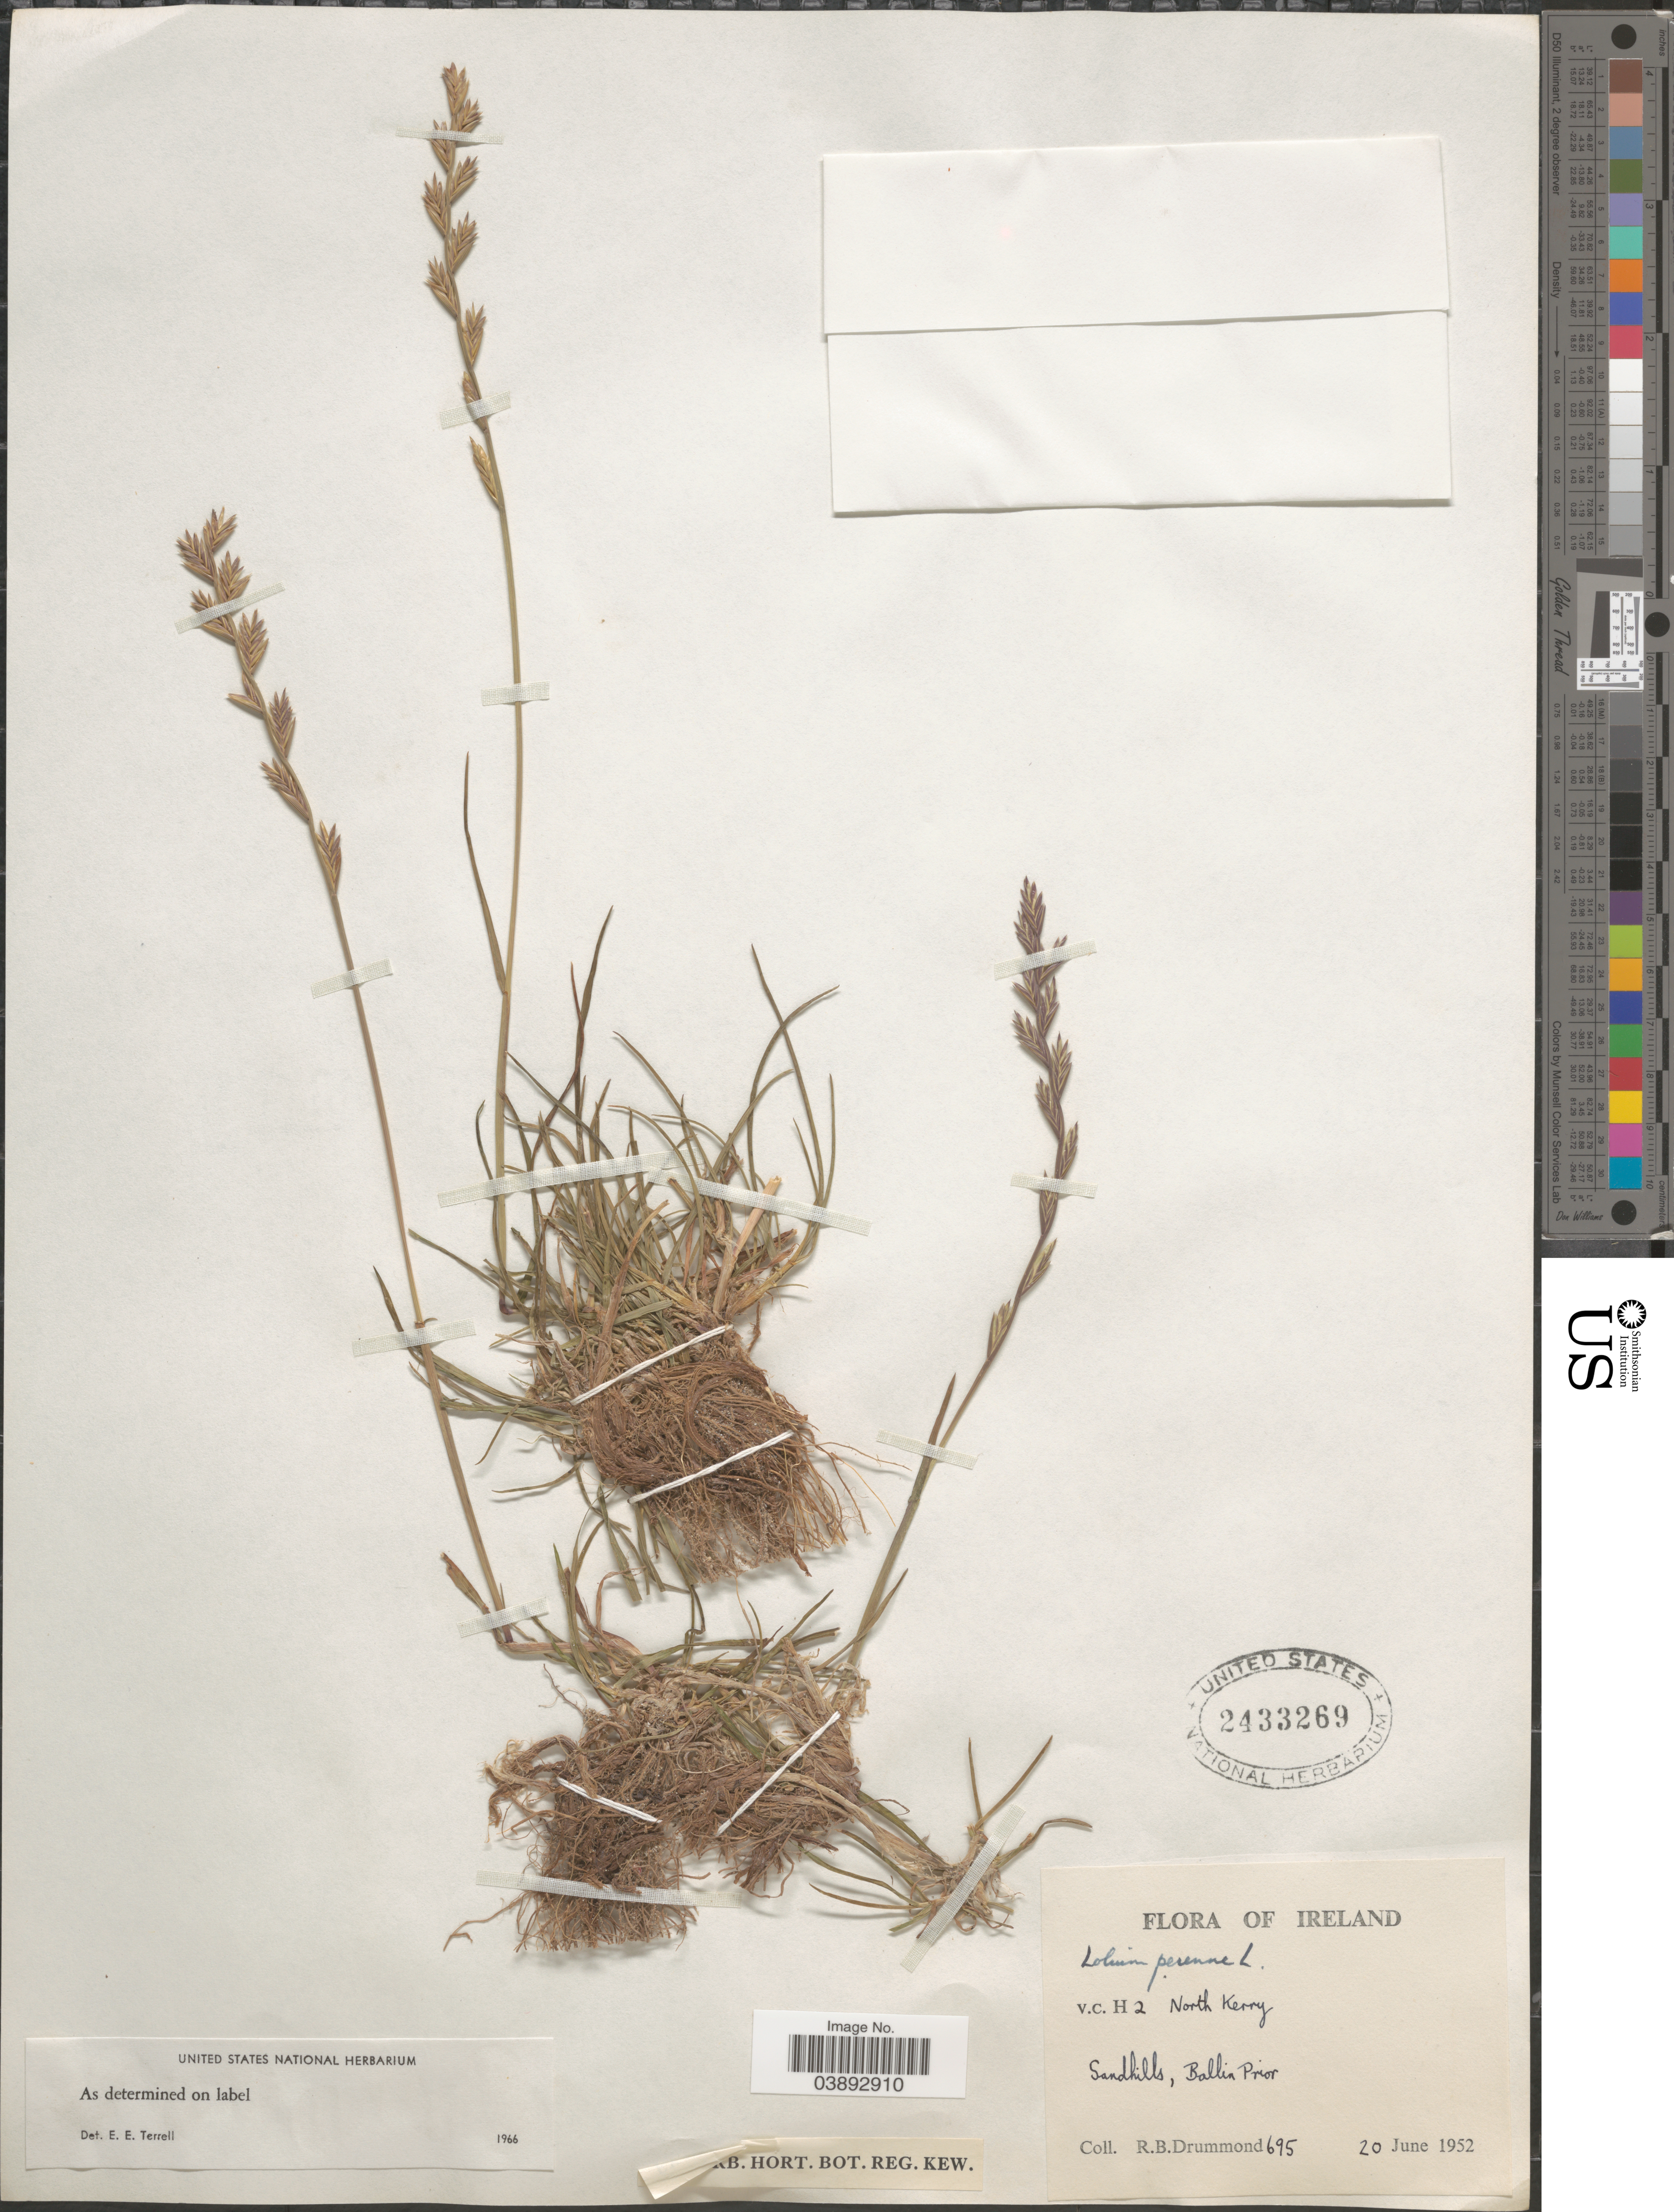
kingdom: Plantae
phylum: Tracheophyta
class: Liliopsida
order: Poales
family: Poaceae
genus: Lolium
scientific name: Lolium perenne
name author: L.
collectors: R. Drummond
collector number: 695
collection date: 1952-06-20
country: Ireland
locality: V.C. H2 North Kerry. Sandhills, Ballin Prior.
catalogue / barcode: US 2433269